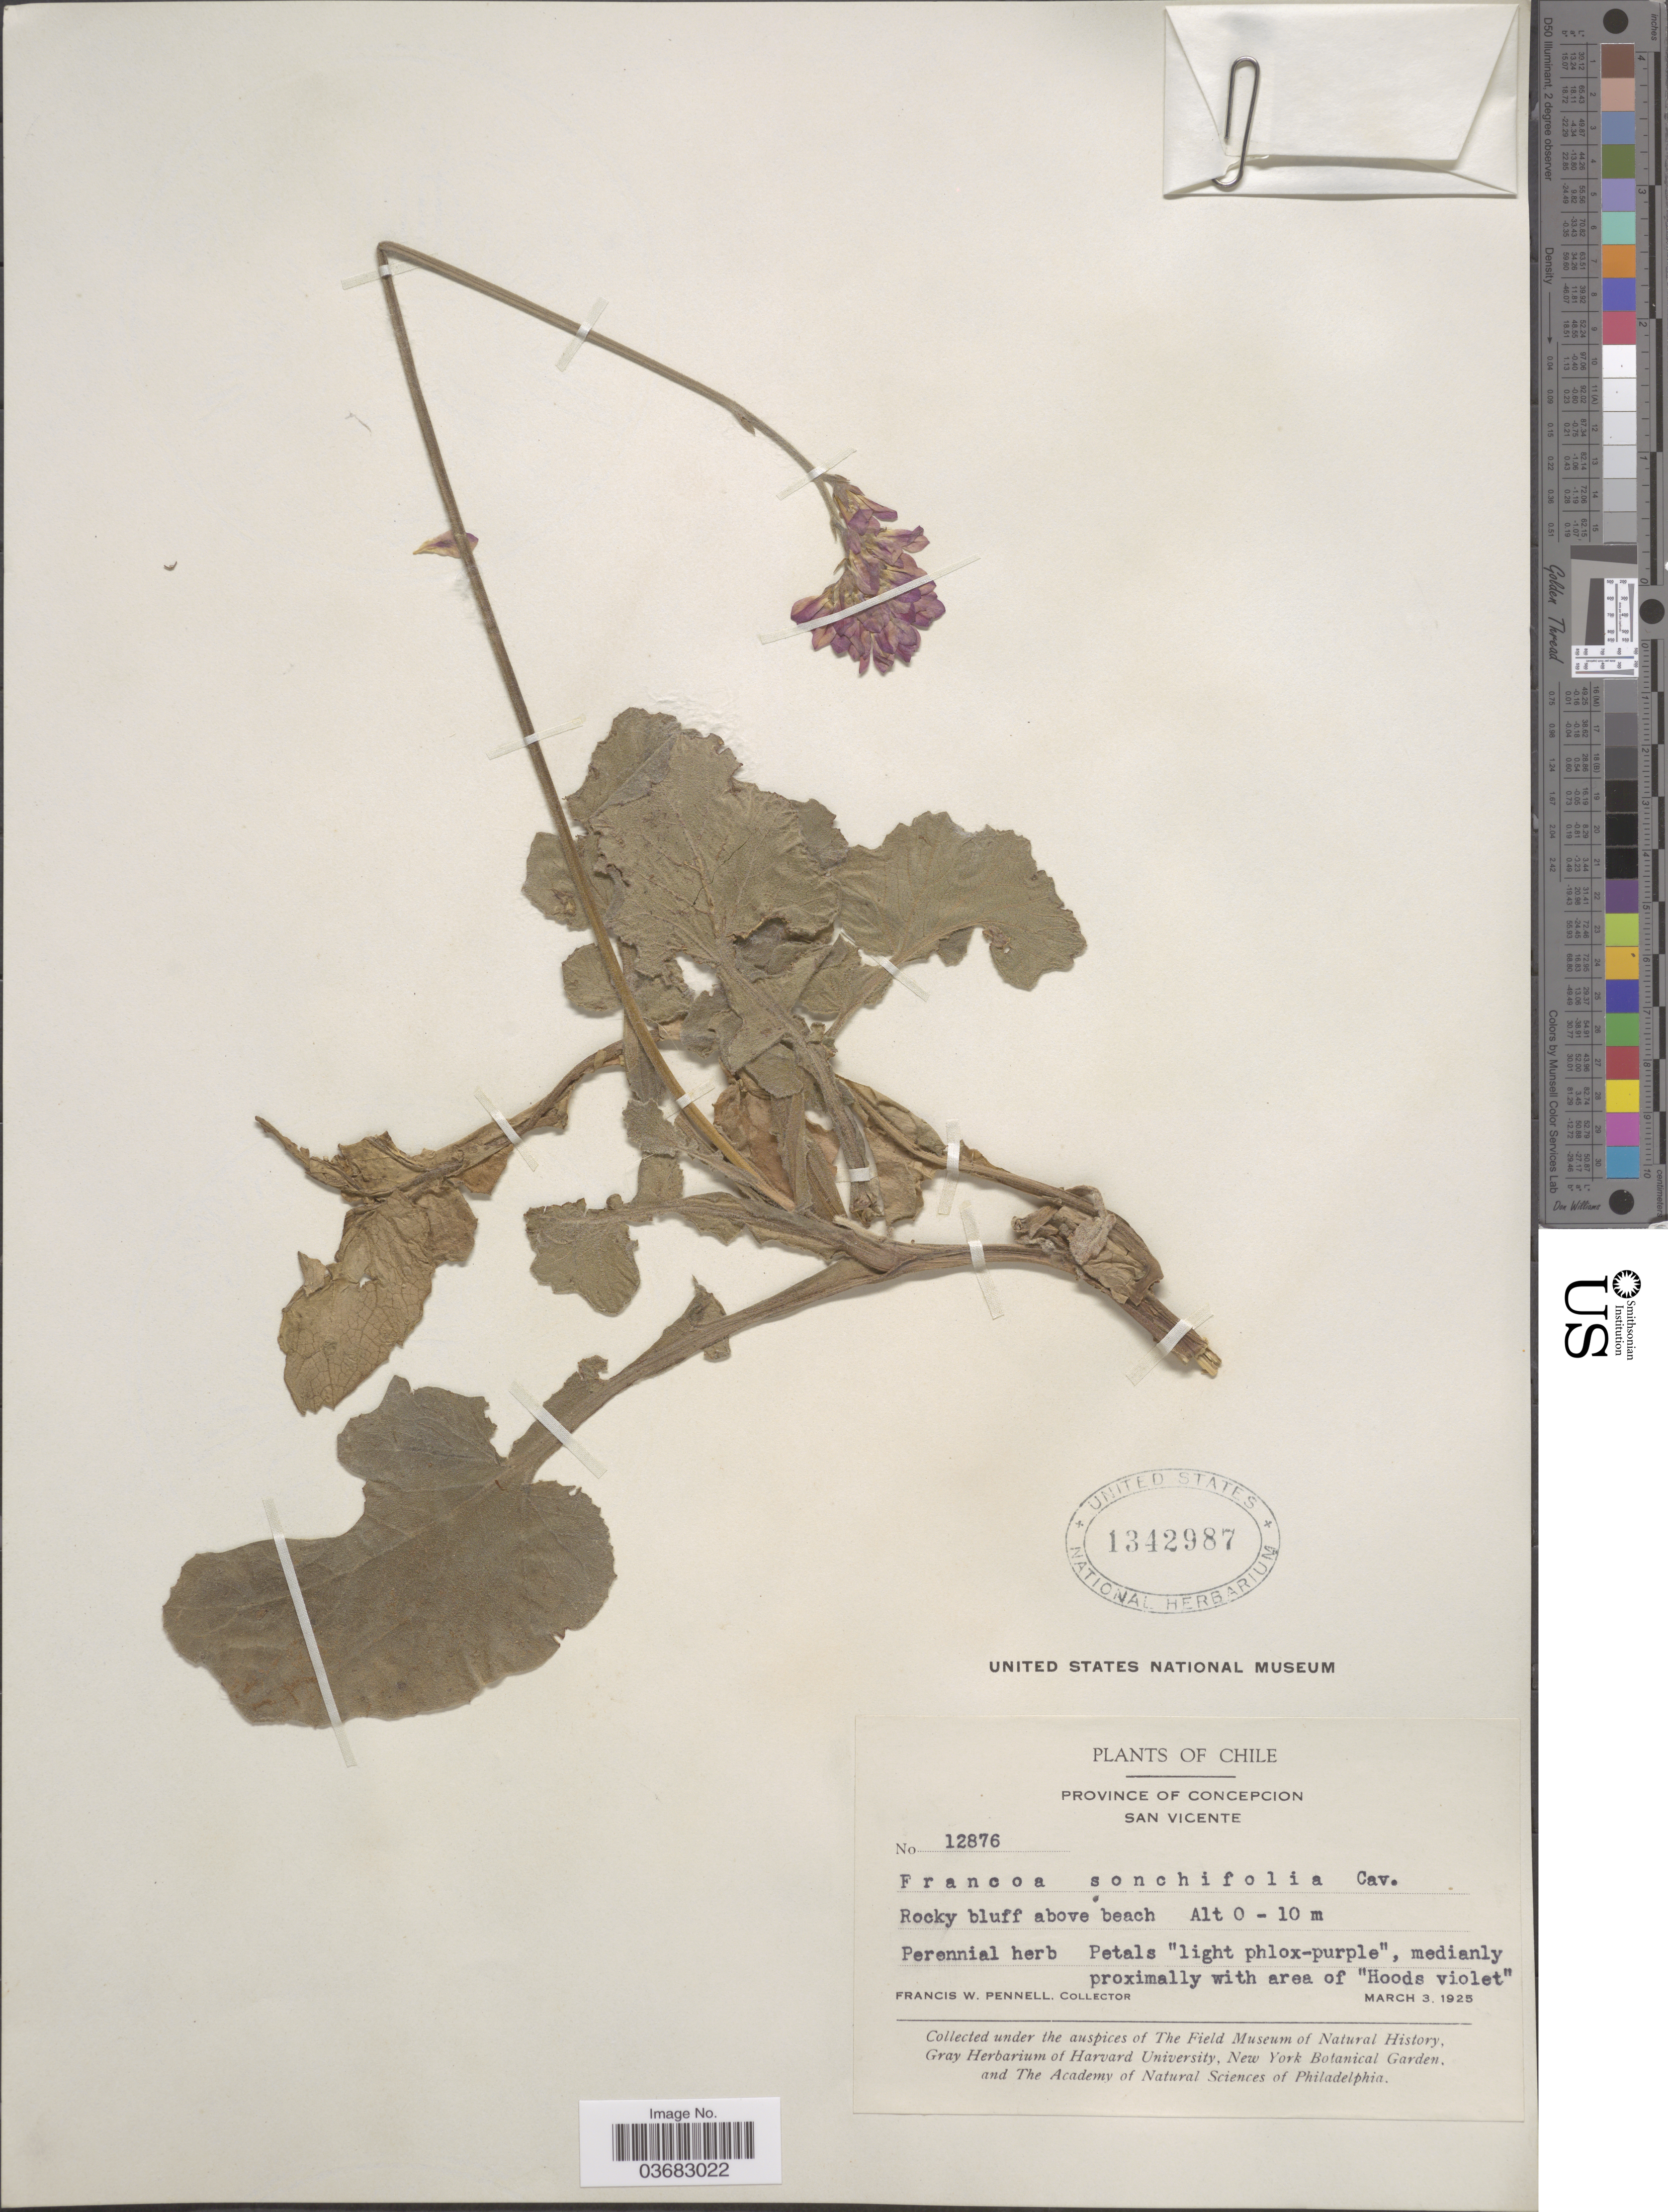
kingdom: Plantae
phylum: Tracheophyta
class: Magnoliopsida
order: Geraniales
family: Francoaceae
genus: Francoa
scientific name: Francoa sonchifolia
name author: Cav.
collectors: F. W. Pennell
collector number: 12876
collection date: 1925-03-03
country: Chile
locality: Province of Concepcion. San Vicente.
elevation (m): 0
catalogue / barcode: US 1342987